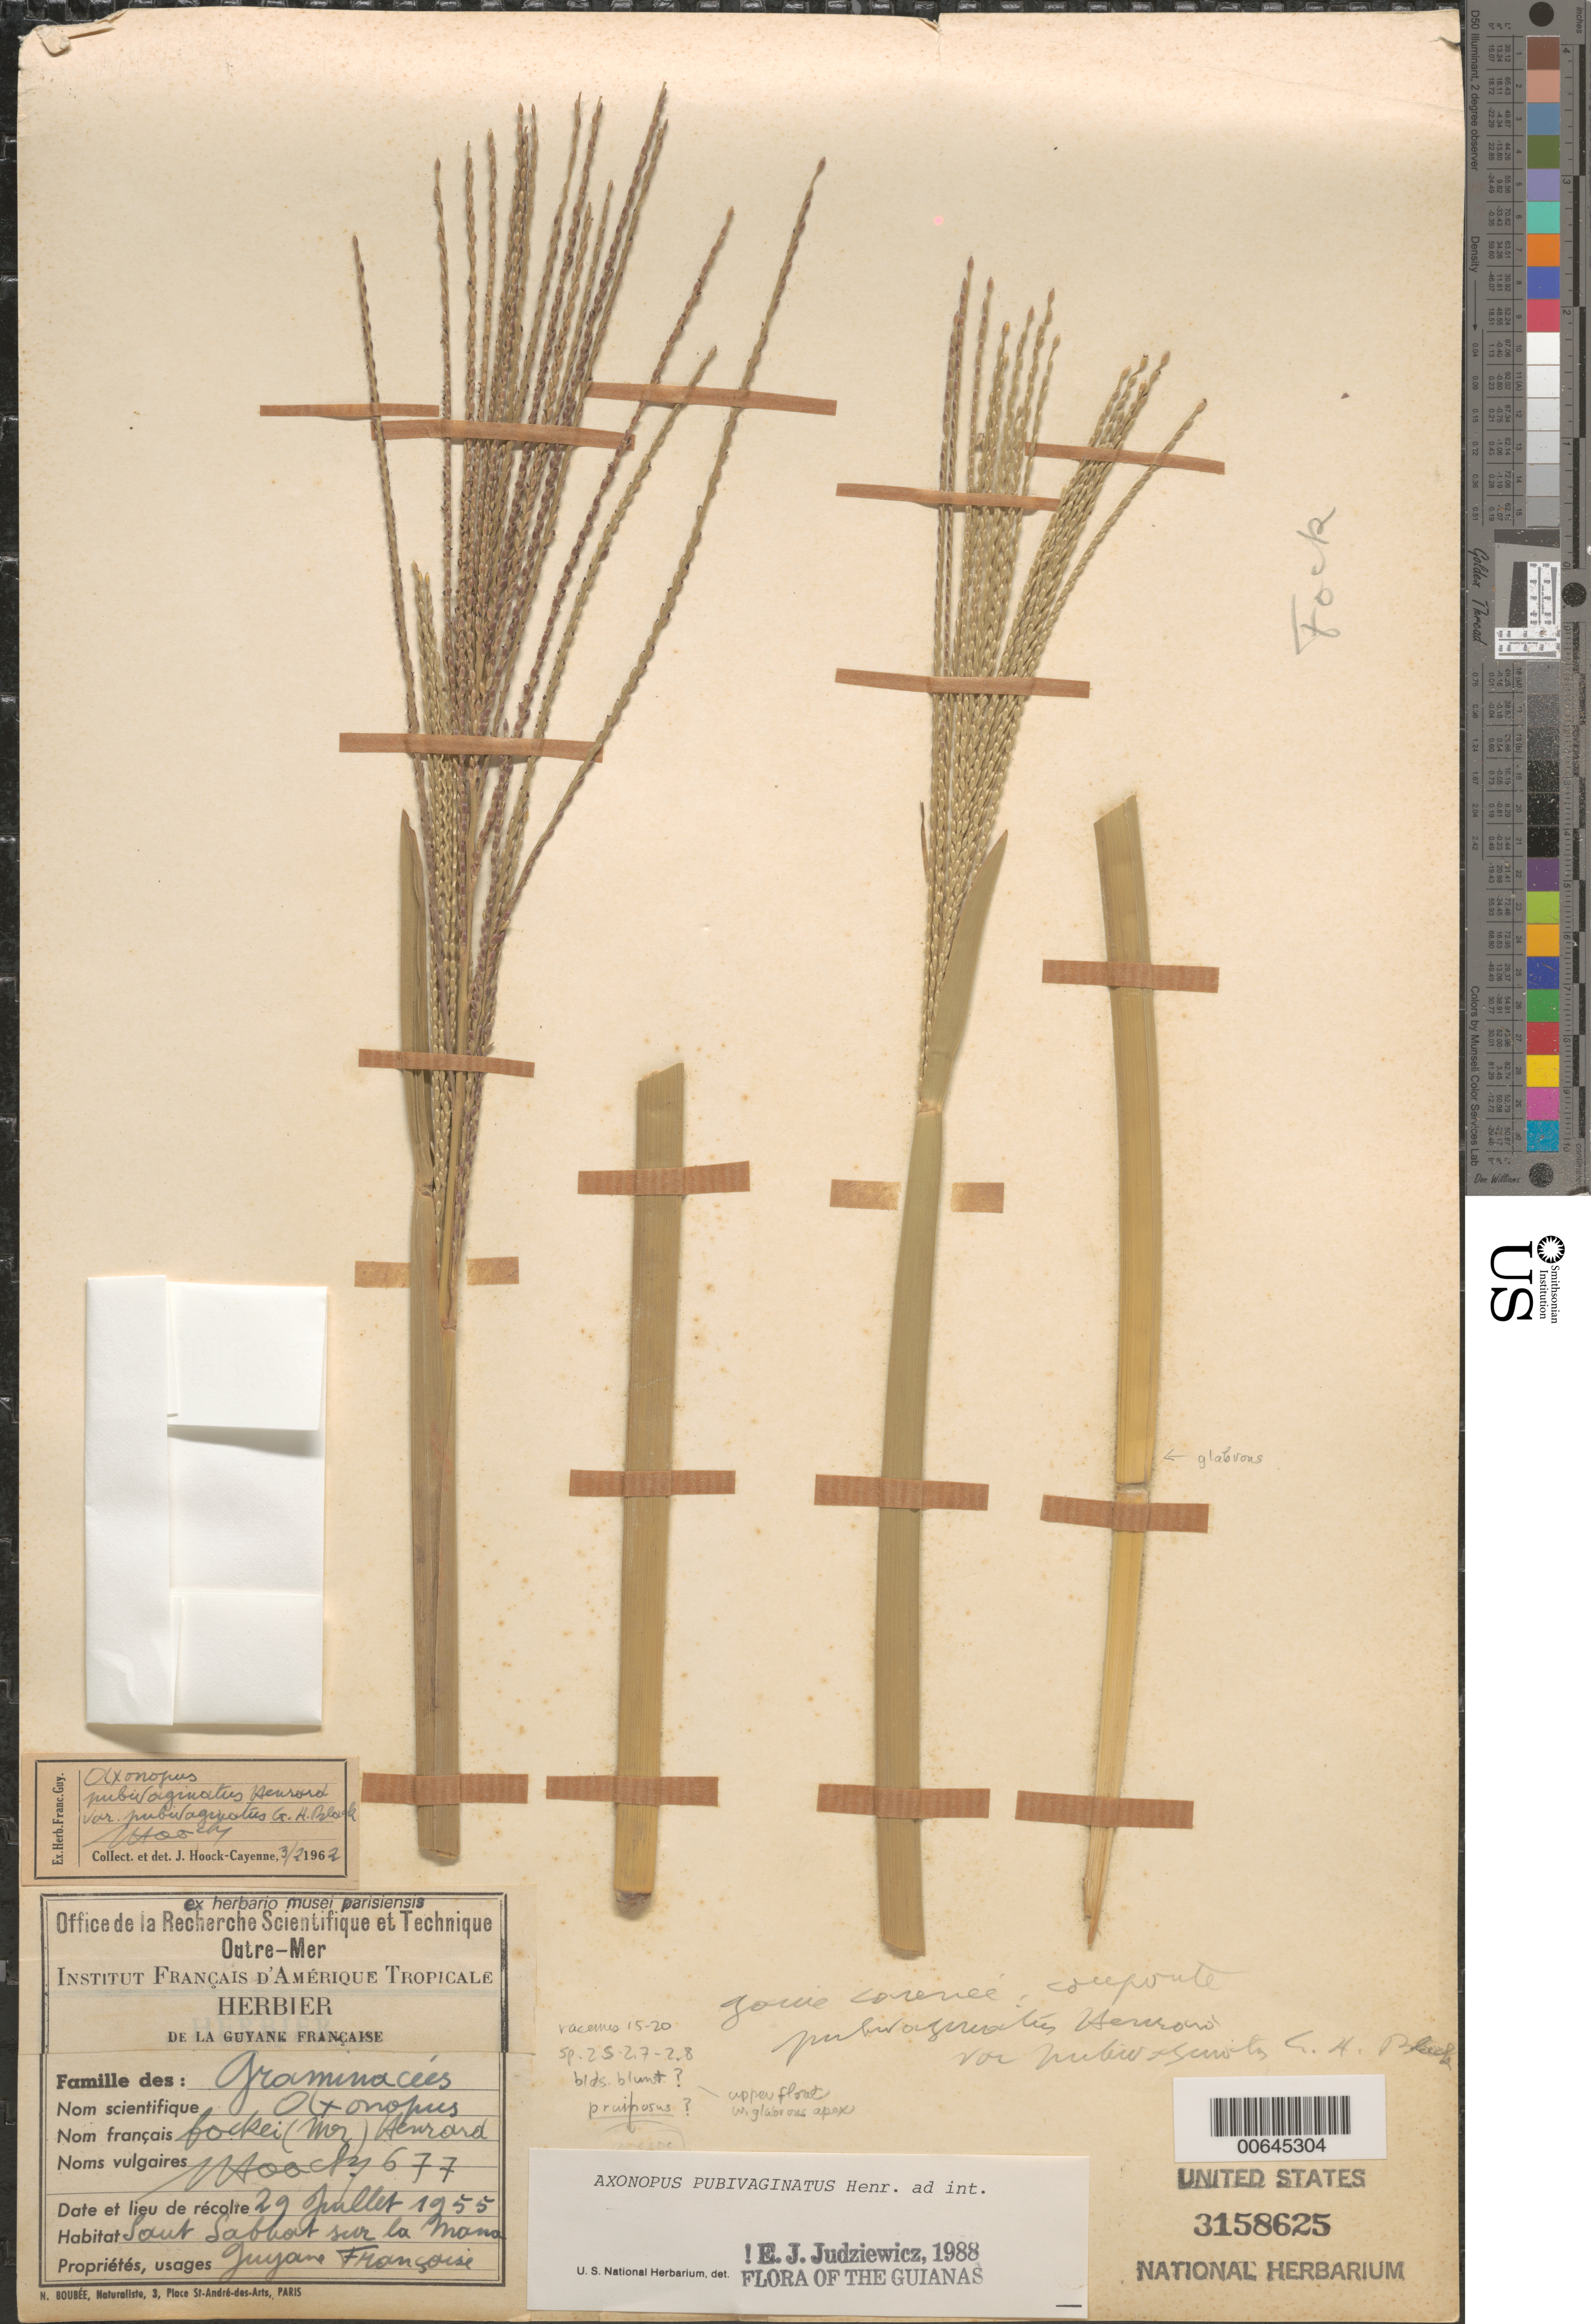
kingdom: Plantae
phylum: Tracheophyta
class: Liliopsida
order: Poales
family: Poaceae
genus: Axonopus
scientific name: Axonopus pubivaginatus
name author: Henr.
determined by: Judziewicz, E. J.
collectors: J. Hoock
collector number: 677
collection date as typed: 29-Jul-55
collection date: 1955-07-29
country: French Guiana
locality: Saül Sabbat sur la Mana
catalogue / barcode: US 3158625